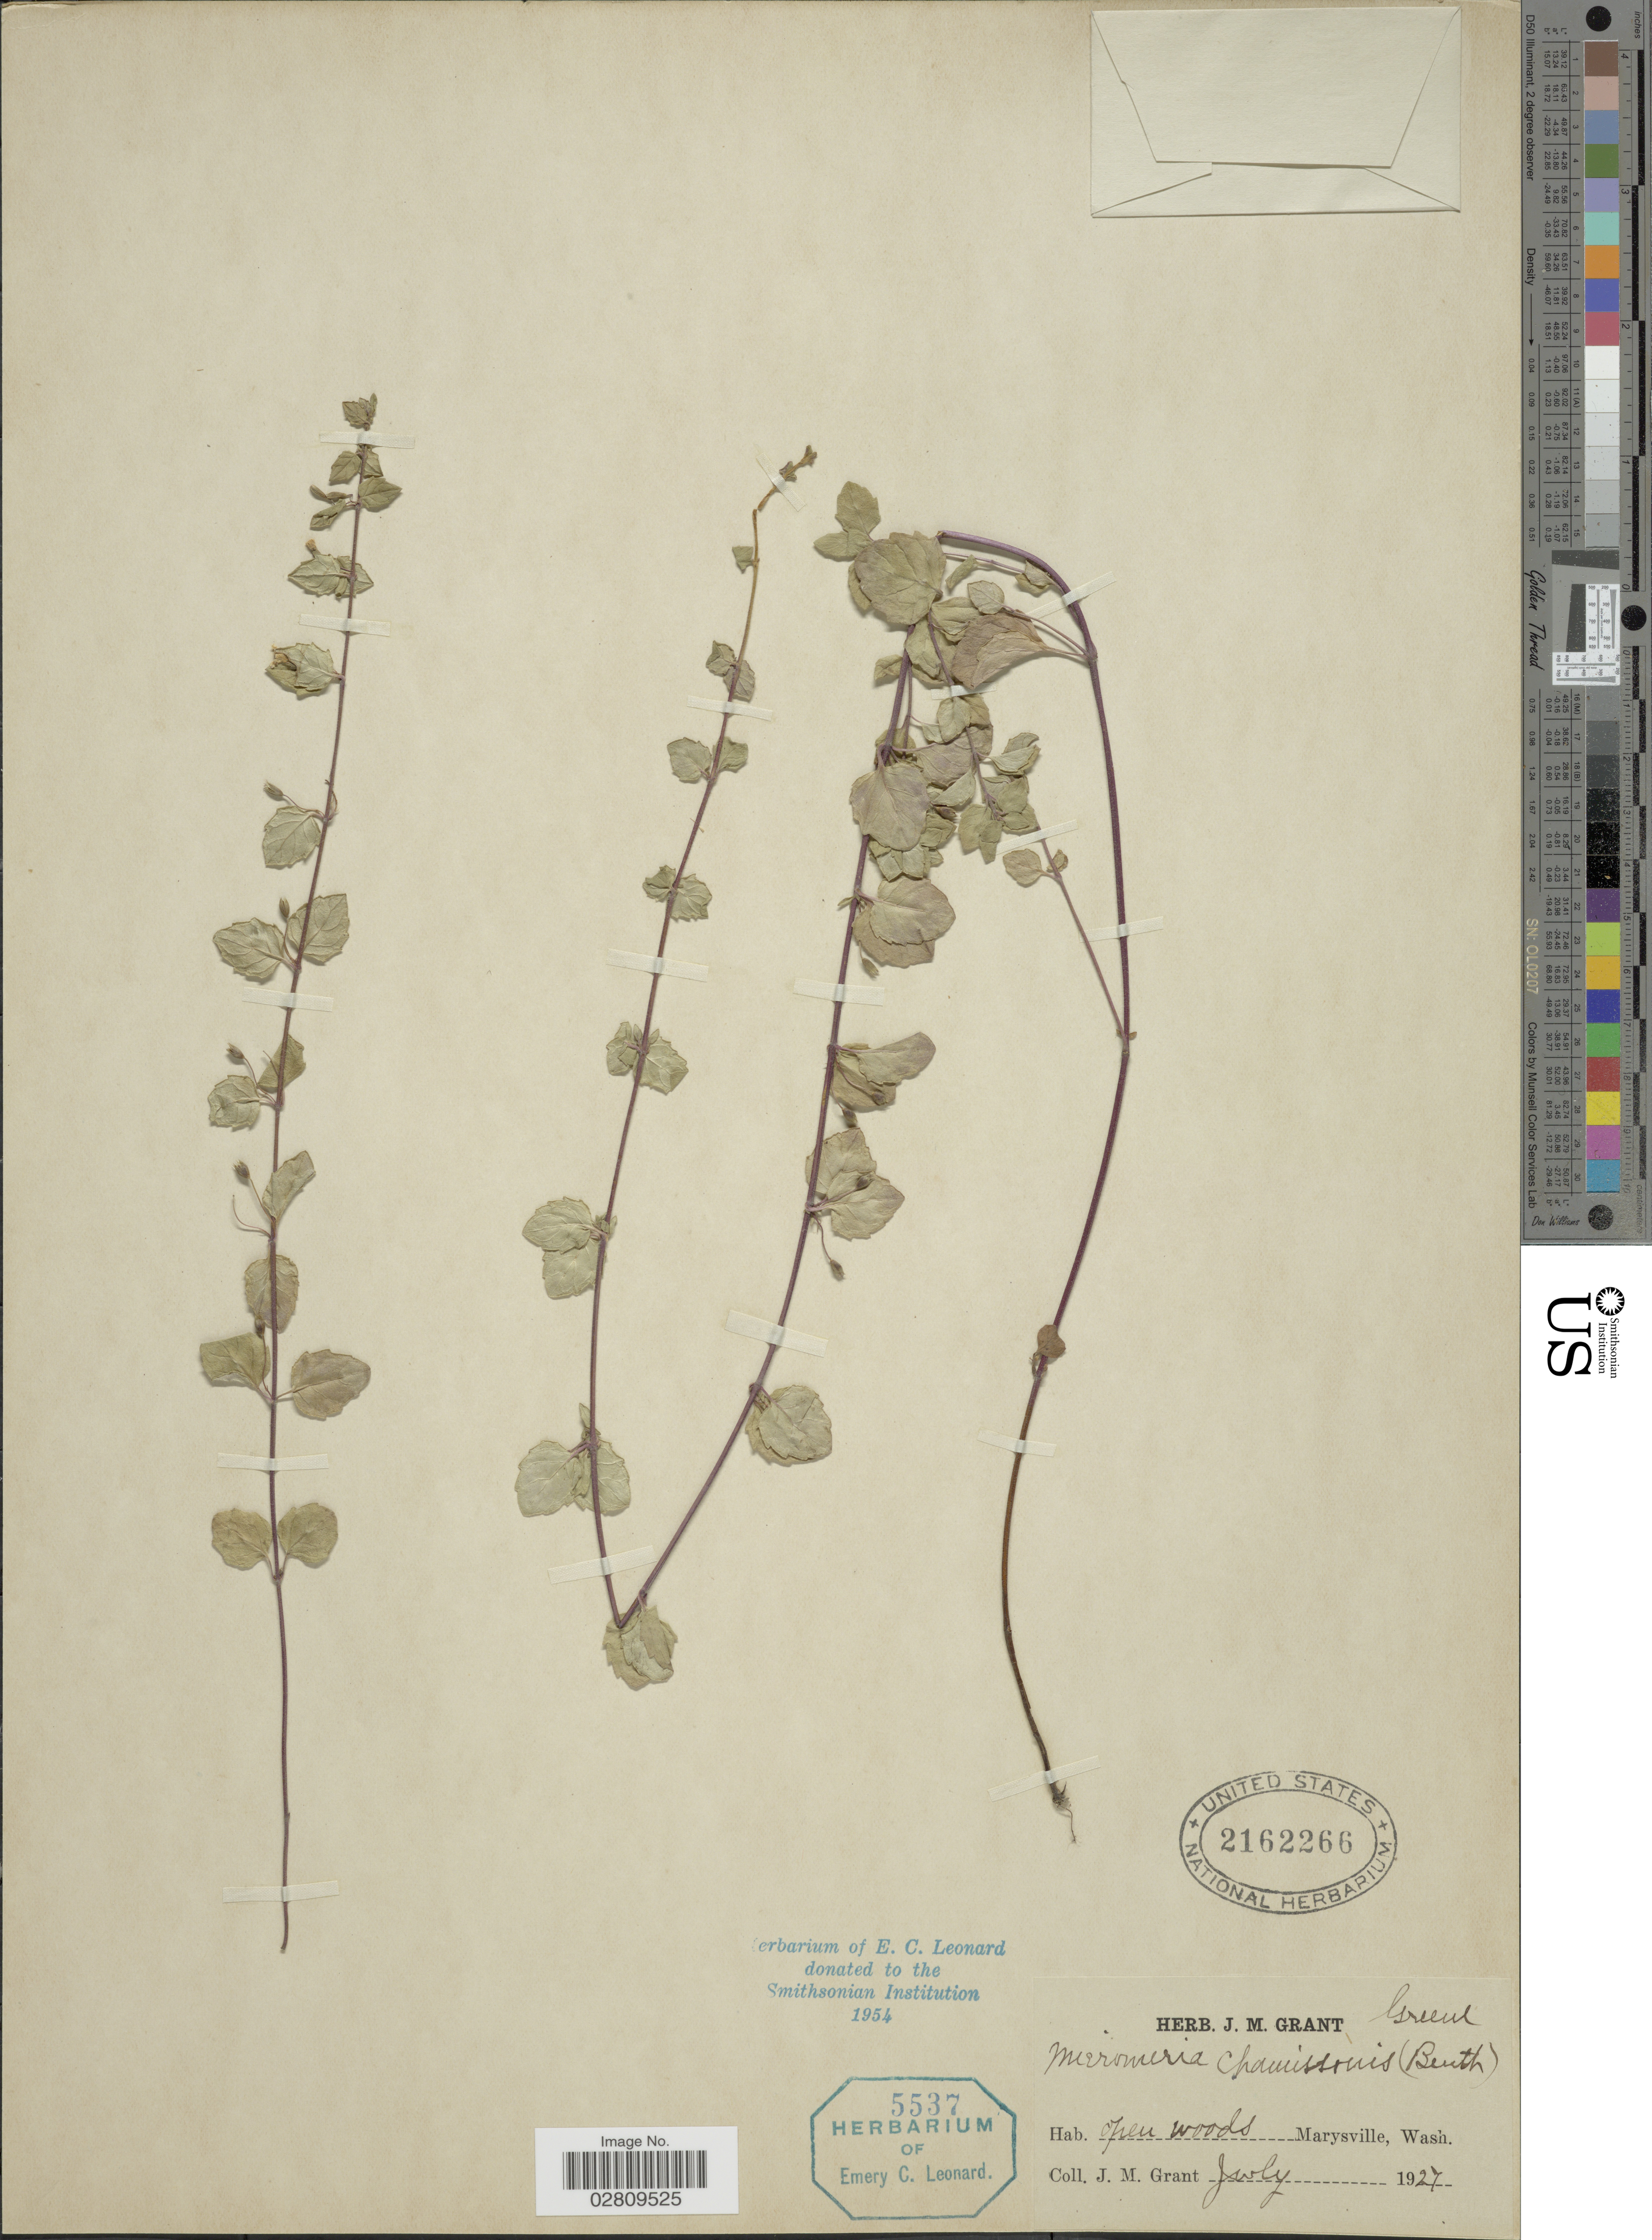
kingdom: Plantae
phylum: Tracheophyta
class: Magnoliopsida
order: Lamiales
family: Lamiaceae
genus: Micromeria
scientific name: Micromeria douglasii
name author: Benth.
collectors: J. M. Grant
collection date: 1927-07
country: United States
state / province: Washington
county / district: Snohomish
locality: Marysville.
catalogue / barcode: US 2162266